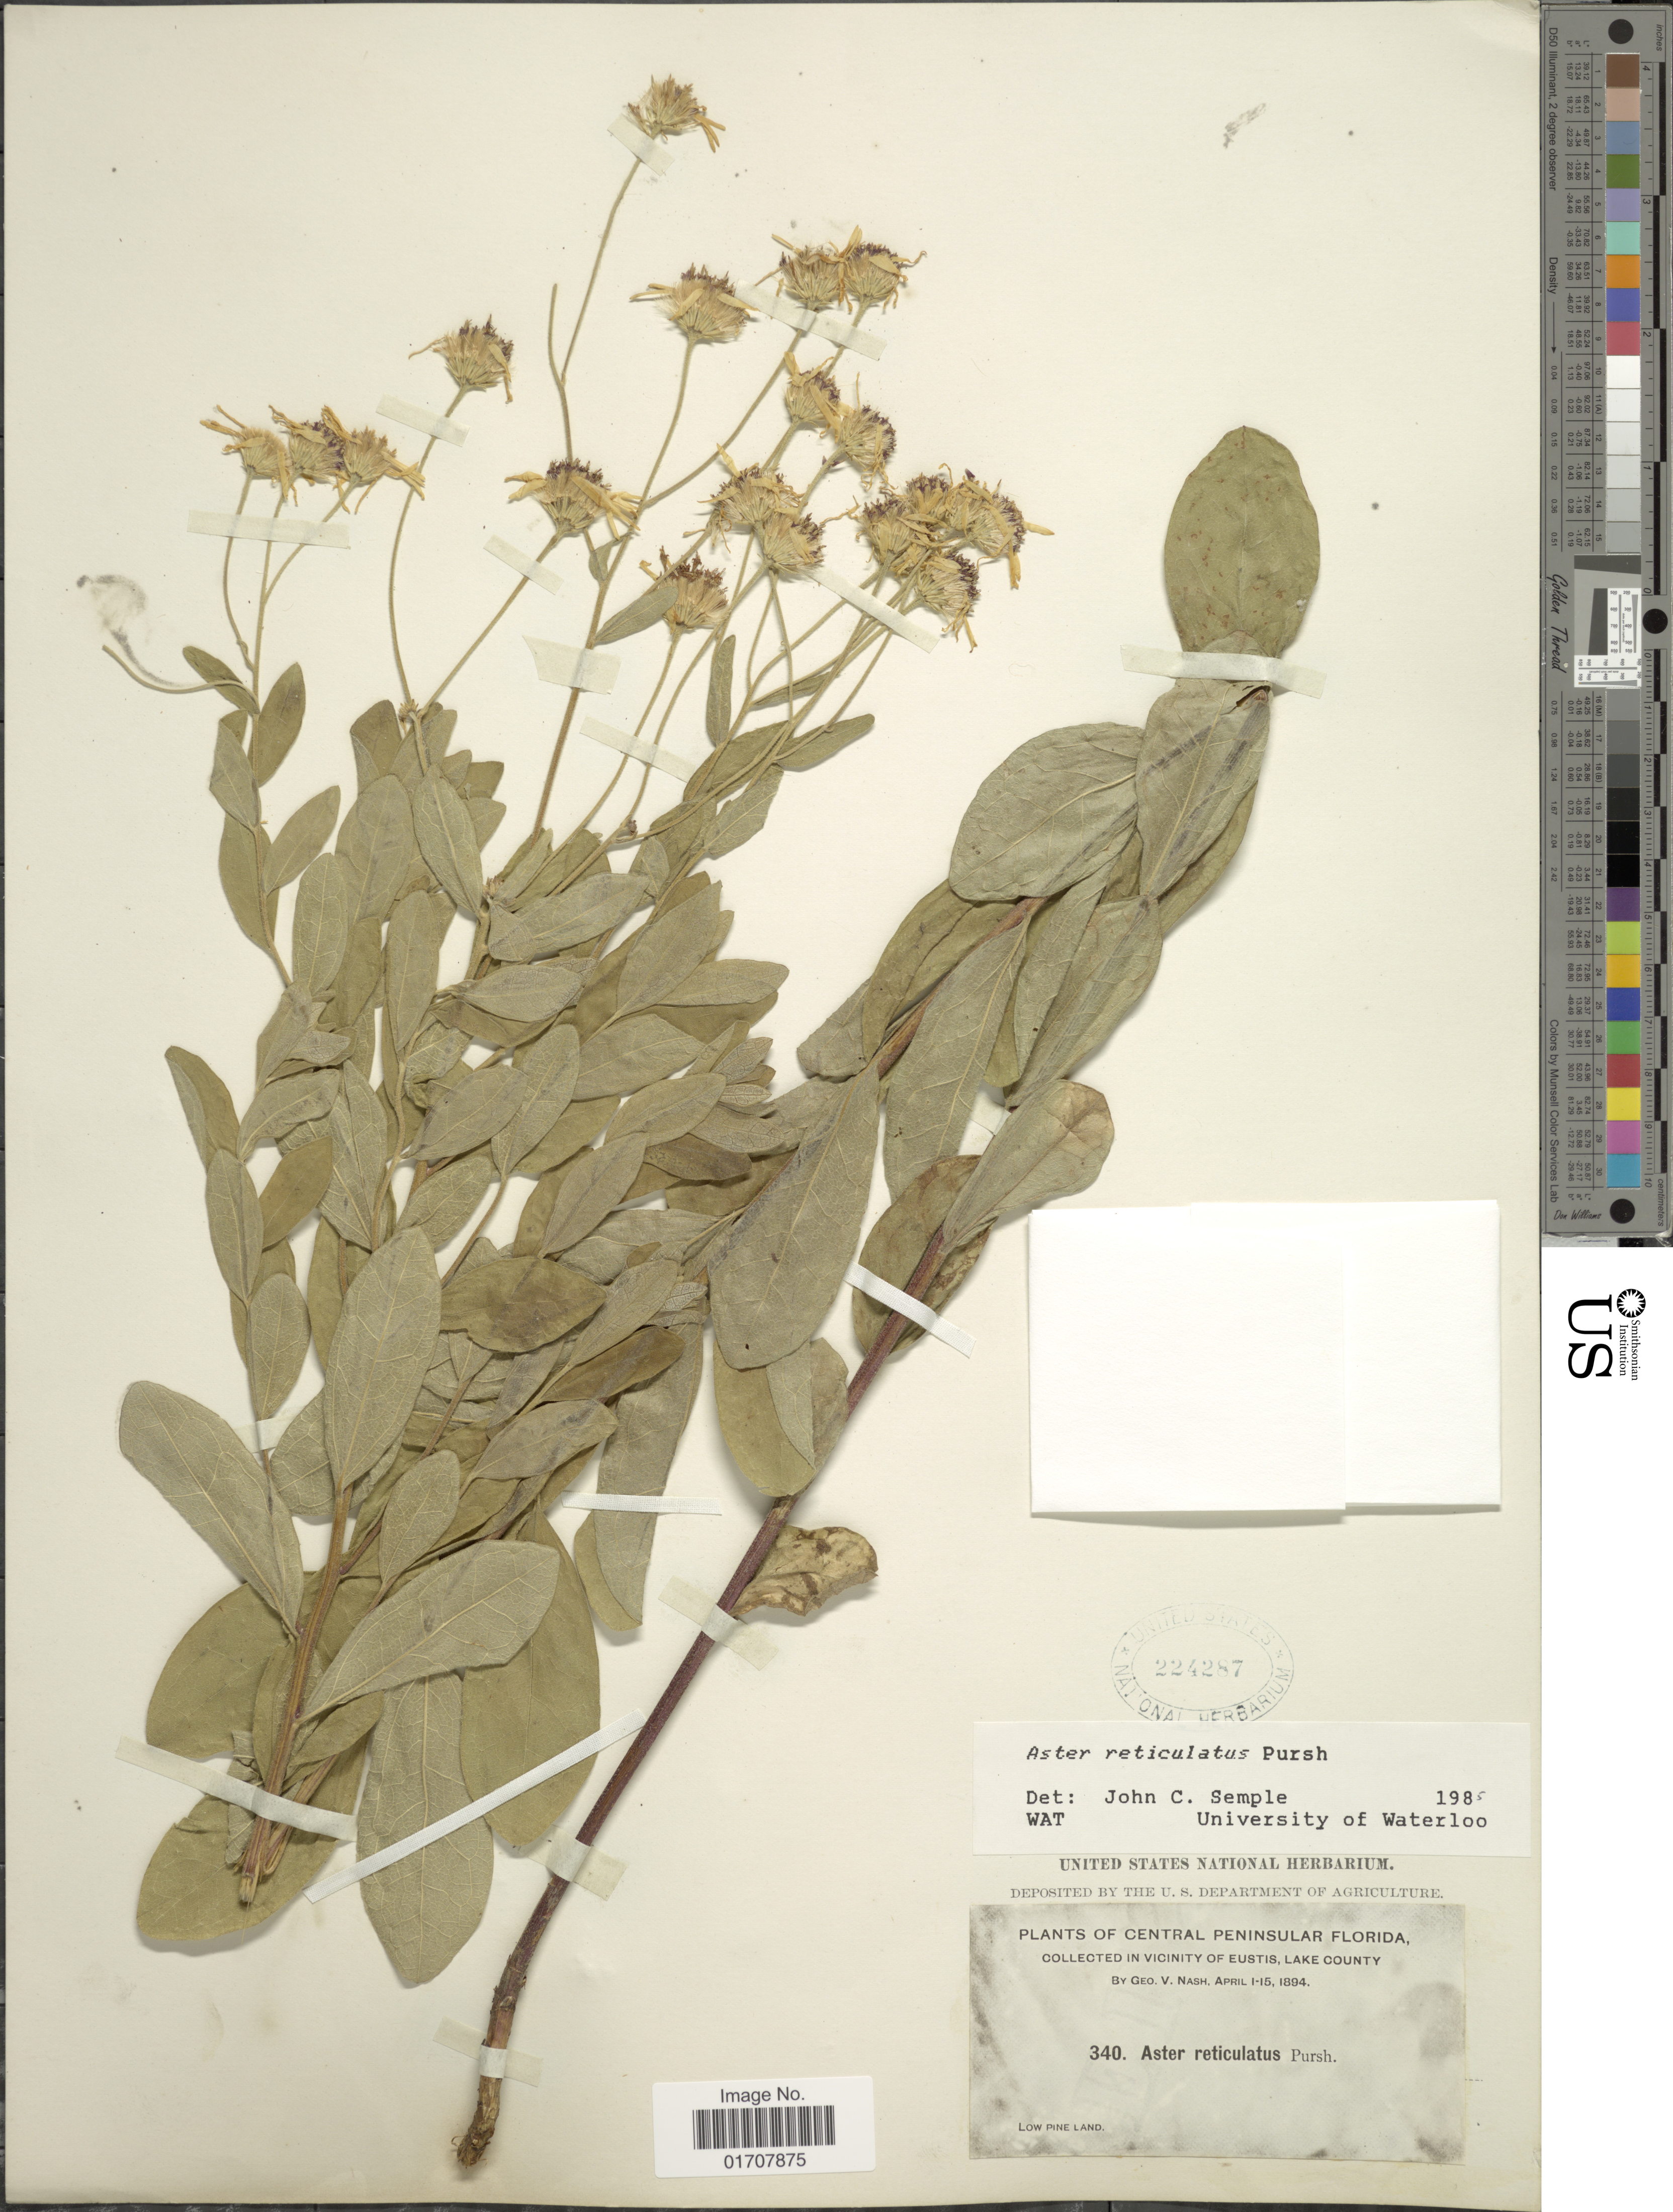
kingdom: Plantae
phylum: Tracheophyta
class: Magnoliopsida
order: Asterales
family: Asteraceae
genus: Oclemena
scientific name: Oclemena reticulata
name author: (Pursh) G.L. Nesom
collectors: G. V. Nash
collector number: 340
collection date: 1894-04-01/1894-04-15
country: United States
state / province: Florida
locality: Central Peninsular Florida, in Vicinity of Eustis, Lake County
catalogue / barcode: US 224287